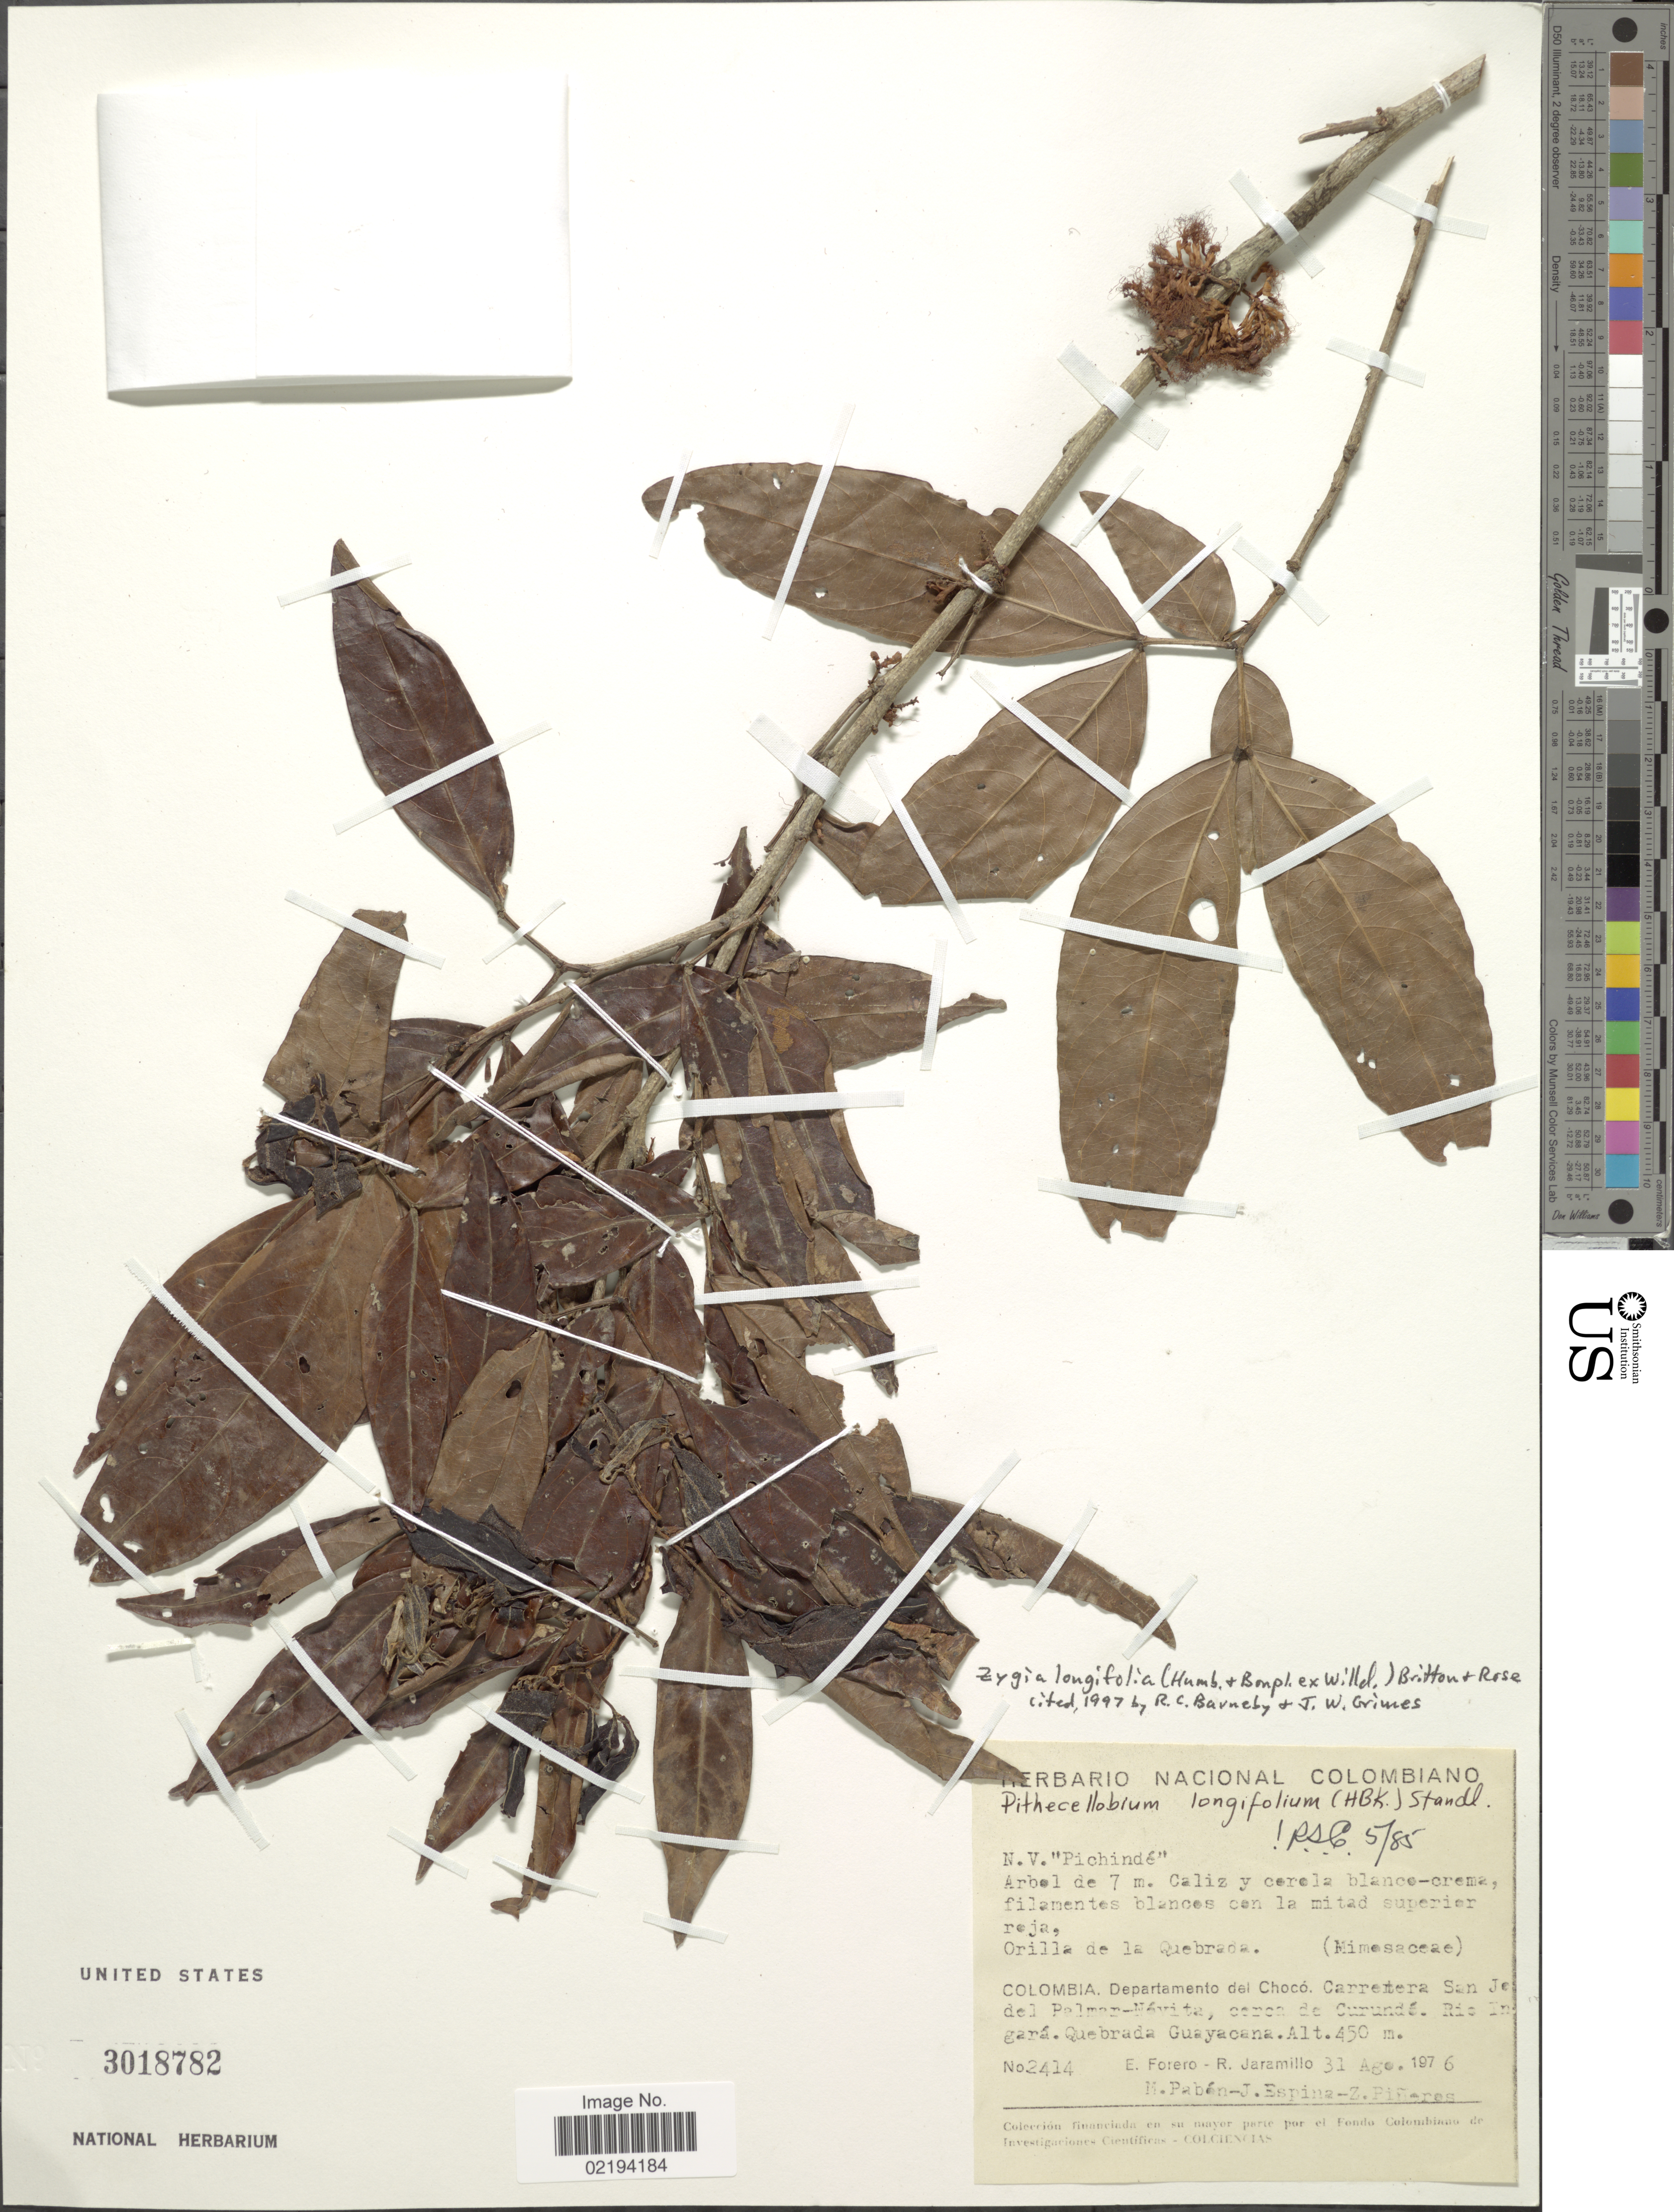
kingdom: Plantae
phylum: Tracheophyta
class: Magnoliopsida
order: Fabales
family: Fabaceae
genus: Zygia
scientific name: Zygia longifolia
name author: (Willd.) Britton & Rose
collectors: E. Forero, R. Jaramillo M., M. Paben, J. Espina & Z. Piñeros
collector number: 2414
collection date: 1976-08-31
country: Colombia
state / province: Chocó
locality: Departamento del Chocó. carretera Sa Jose del Palmar-Návita, cerca de Curundé - Rio Ingará. Quebrada Guayacana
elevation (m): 450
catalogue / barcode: US 3018782